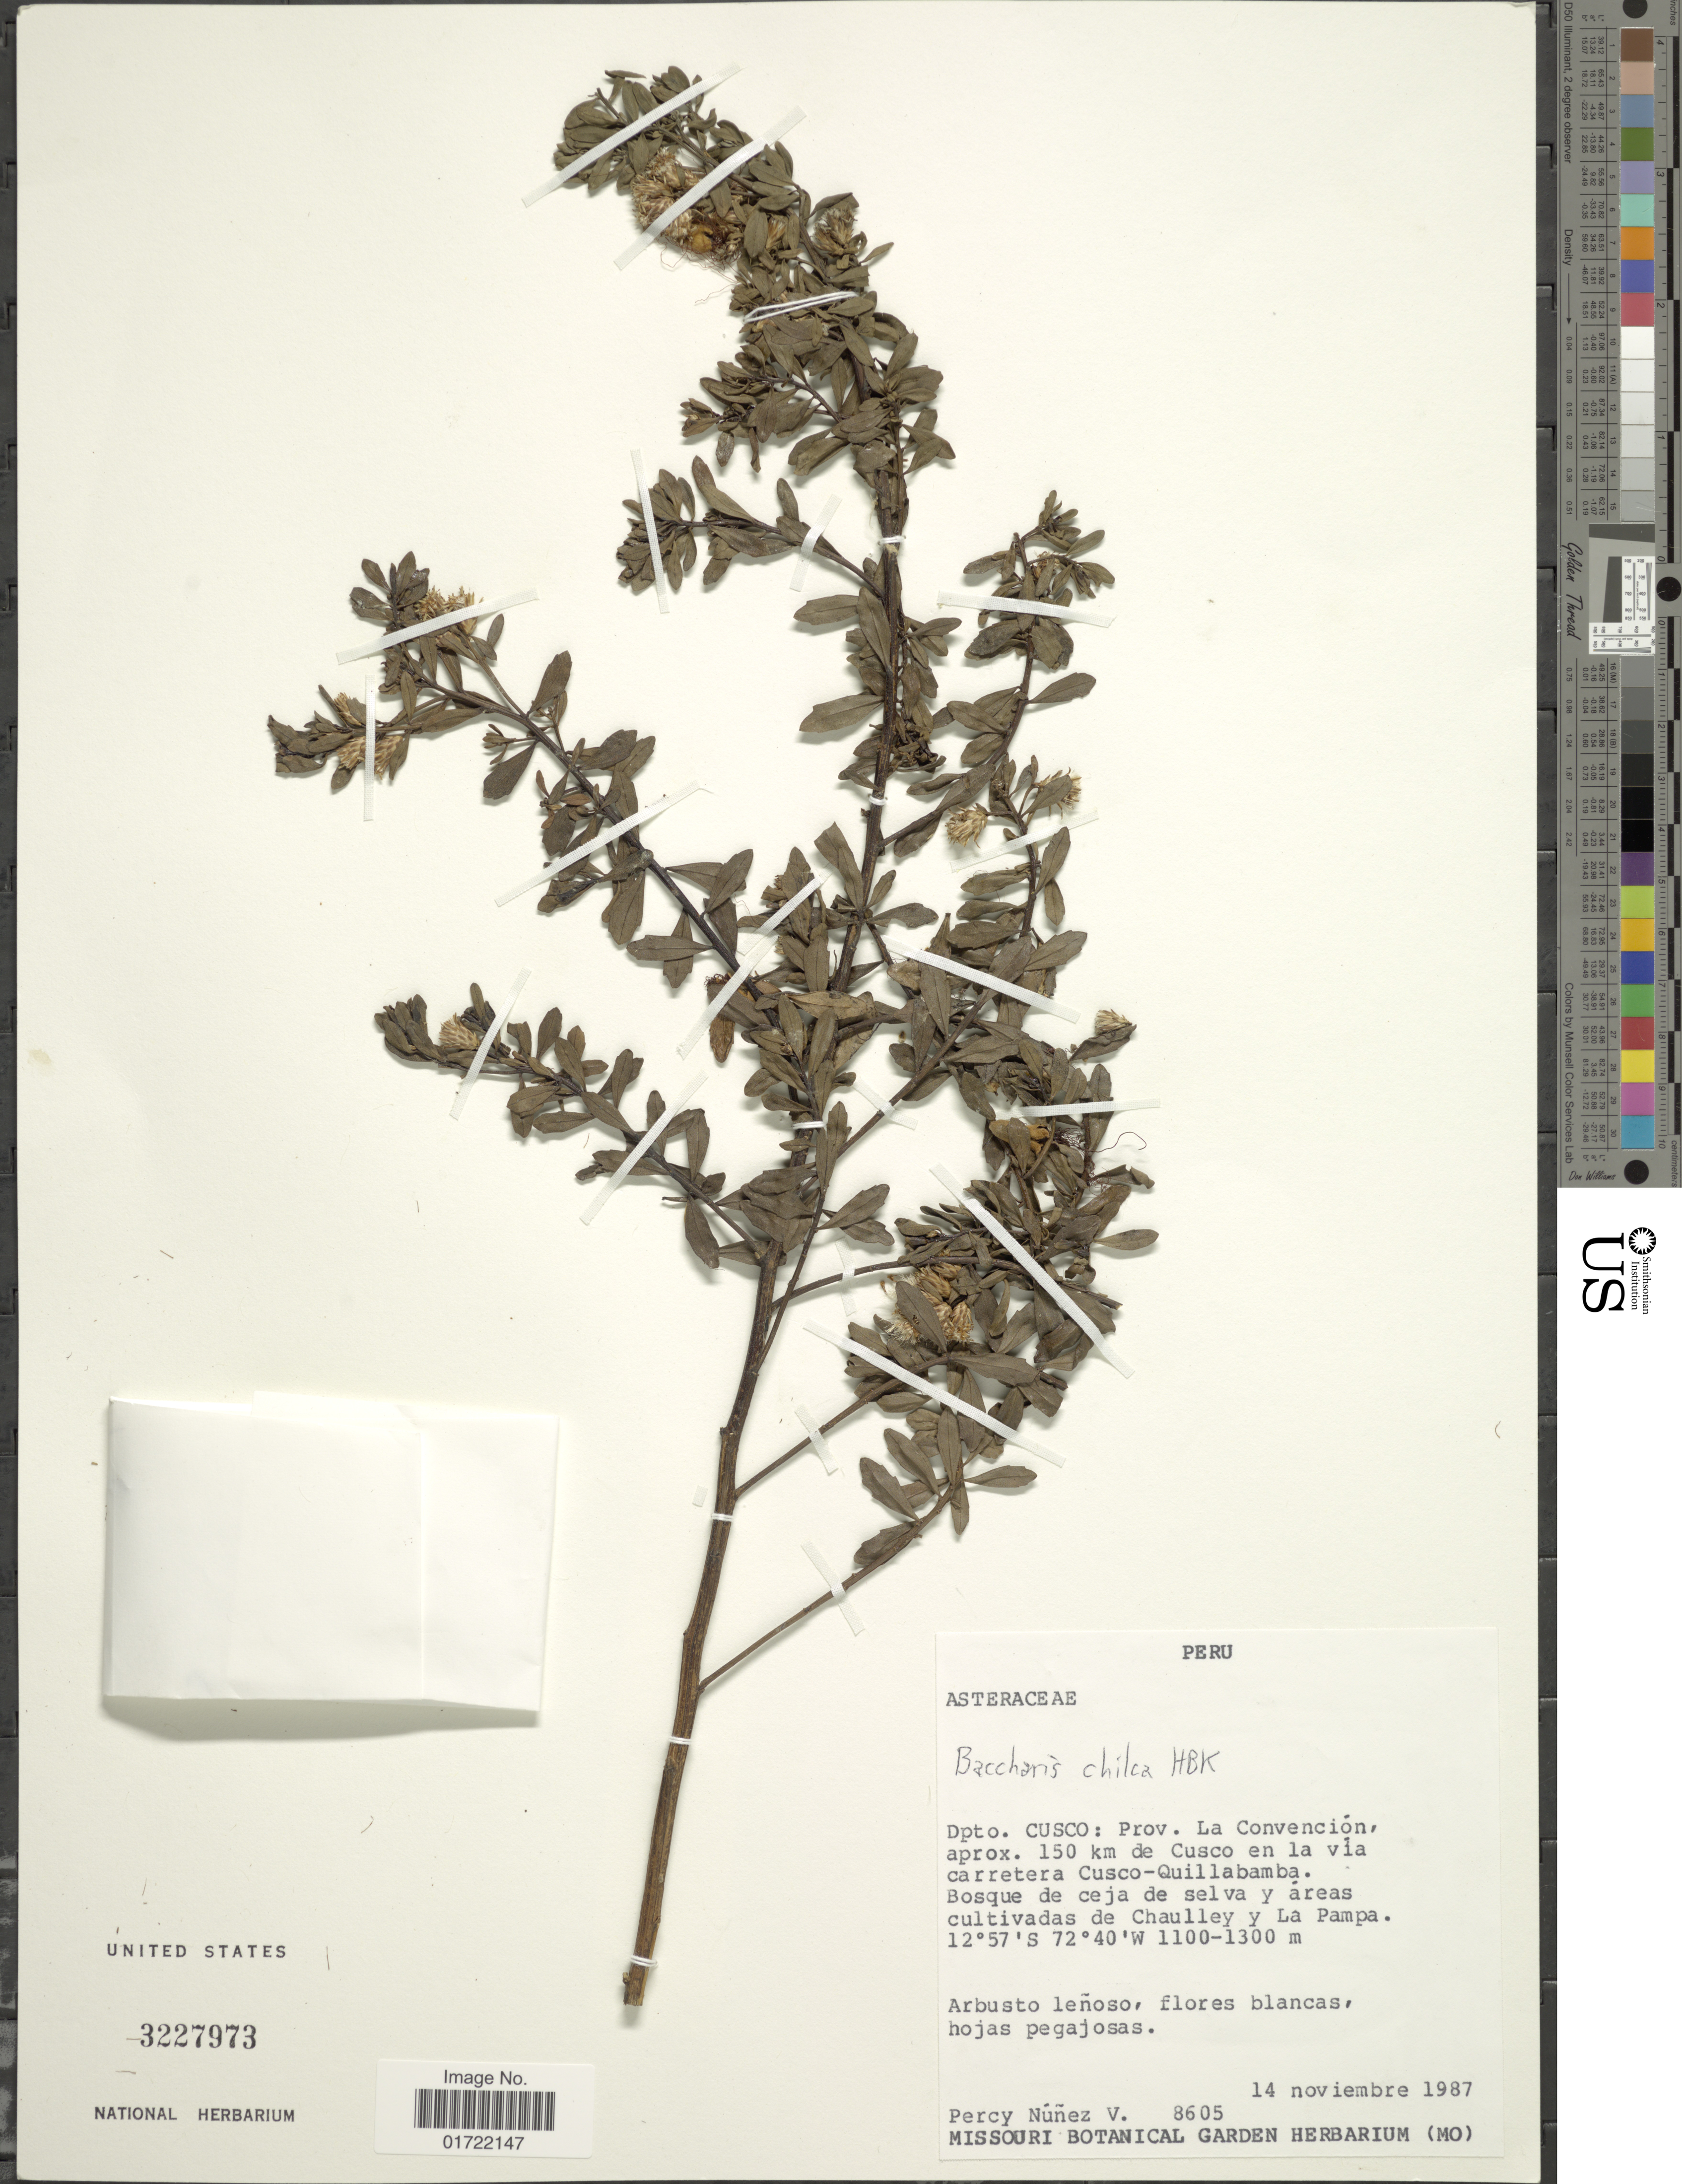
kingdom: Plantae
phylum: Tracheophyta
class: Magnoliopsida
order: Asterales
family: Asteraceae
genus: Baccharis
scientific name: Baccharis chilco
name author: Kunth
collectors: P. Nuñez V.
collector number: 8605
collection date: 1987-11-14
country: Peru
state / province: Cusco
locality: Dpto. Cusco; Prov. La Convencion aprox. 150 km de Cusco en la via carretera Cusco-Quillabamba, Bosque de ceja de selva y areas cultivadas de Chaulley y La Pampa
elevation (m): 1100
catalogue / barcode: US 3227973